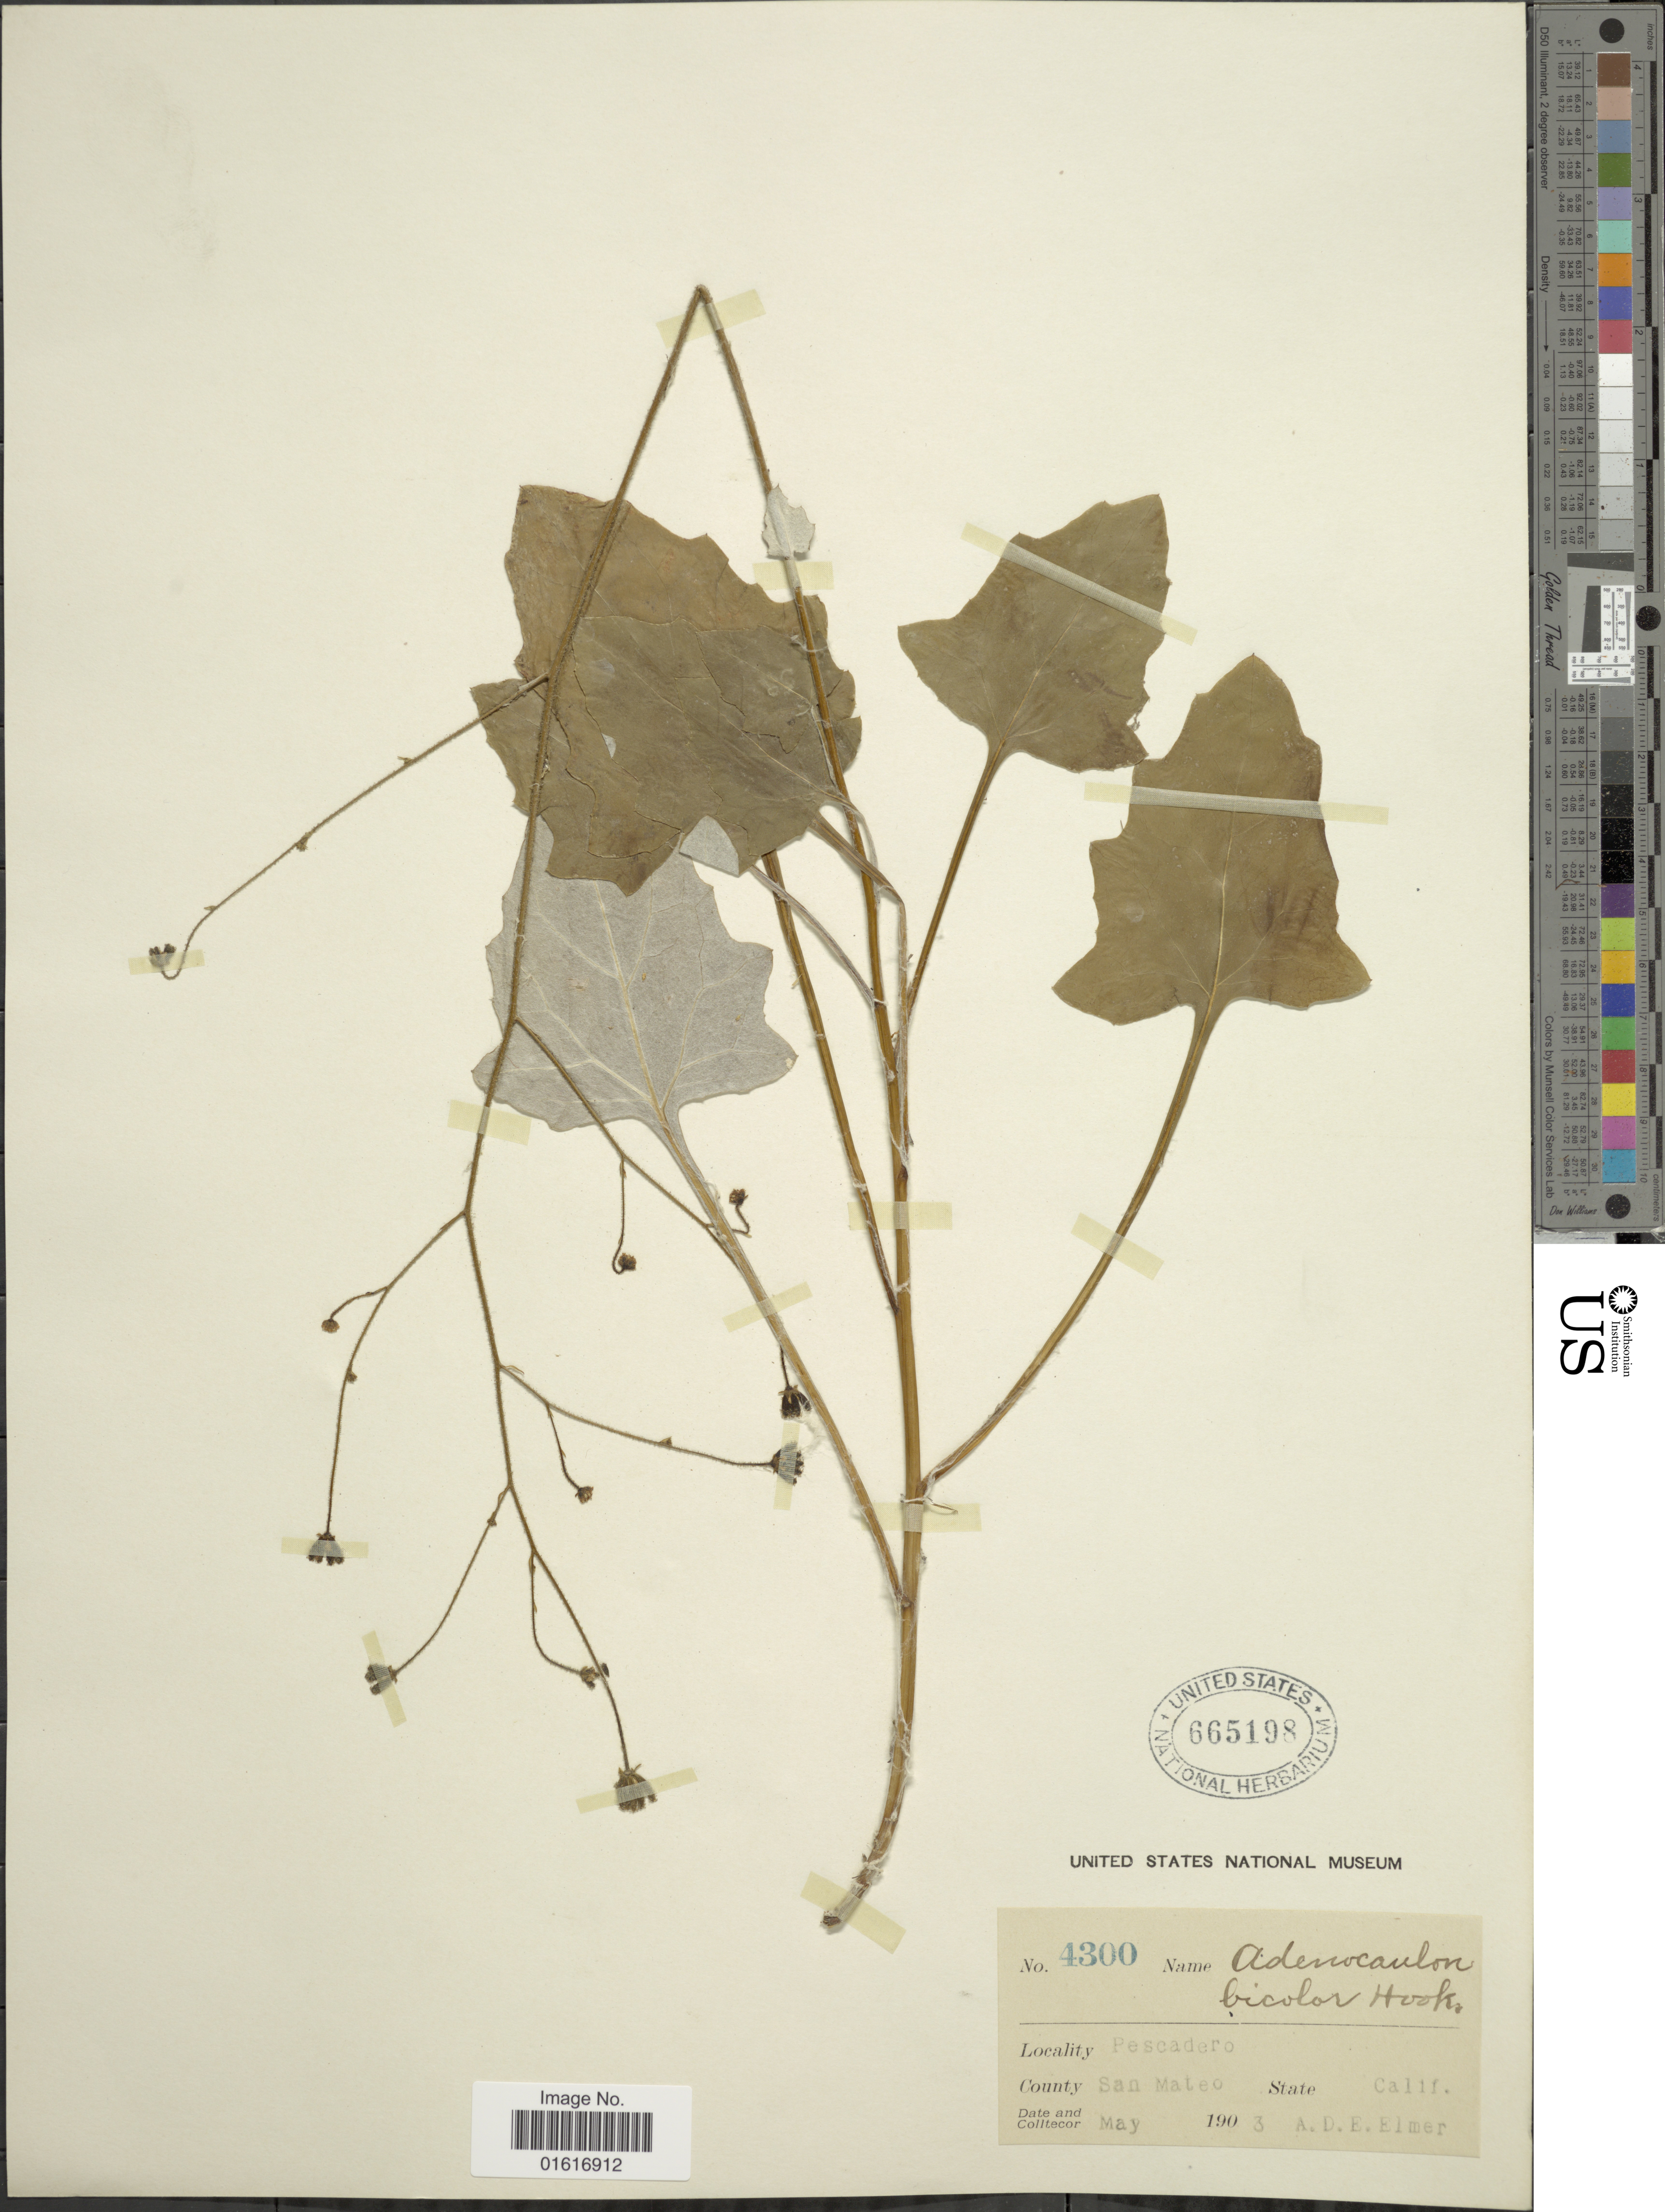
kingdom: Plantae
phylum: Tracheophyta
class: Magnoliopsida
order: Asterales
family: Asteraceae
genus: Adenocaulon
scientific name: Adenocaulon bicolor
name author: Hook.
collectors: A. D. E. Elmer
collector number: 4300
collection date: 1903-08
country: United States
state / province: California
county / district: San Mateo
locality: Pescadero, County San Mateo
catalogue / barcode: US 665198